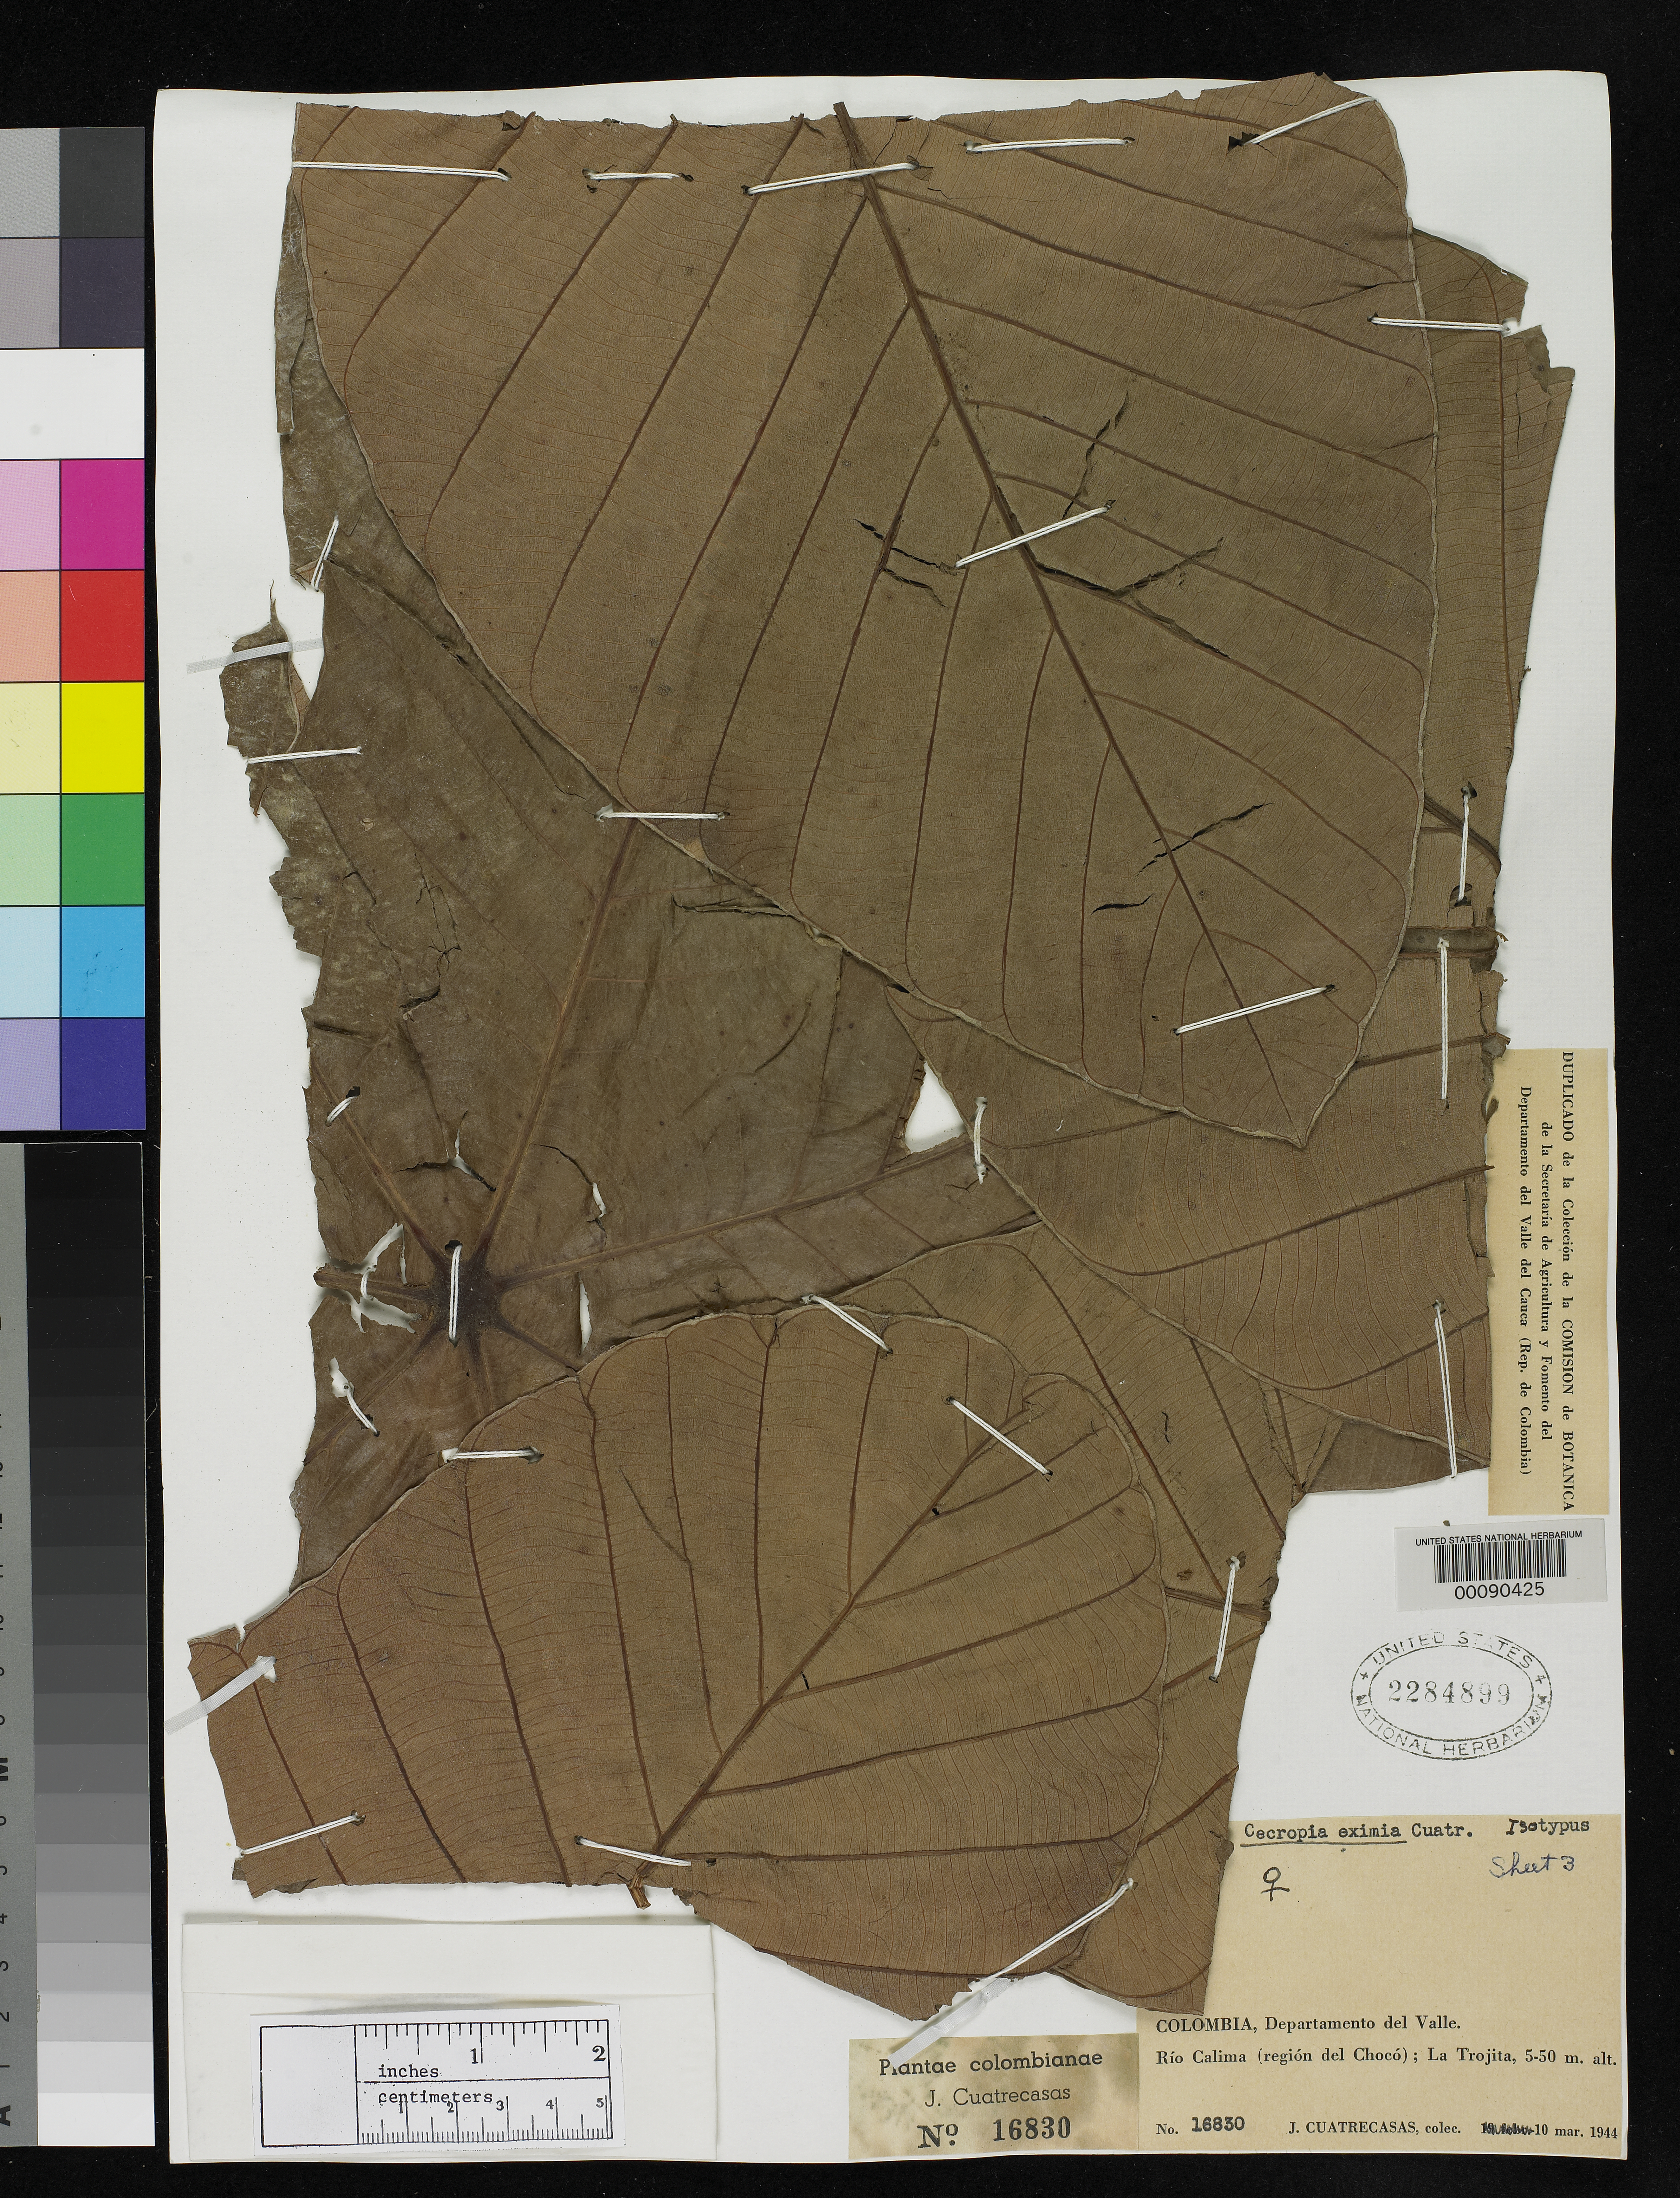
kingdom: Plantae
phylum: Tracheophyta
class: Magnoliopsida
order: Rosales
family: Urticaceae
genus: Cecropia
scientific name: Cecropia eximia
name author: Cuatrec.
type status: Isotype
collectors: J. Cuatrecasas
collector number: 16830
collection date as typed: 10 Mar 1944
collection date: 1944-03-10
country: Colombia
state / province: Valle del Cauca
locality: Rio Calima, Choco region, La Tojita.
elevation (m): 5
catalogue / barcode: US 2284899